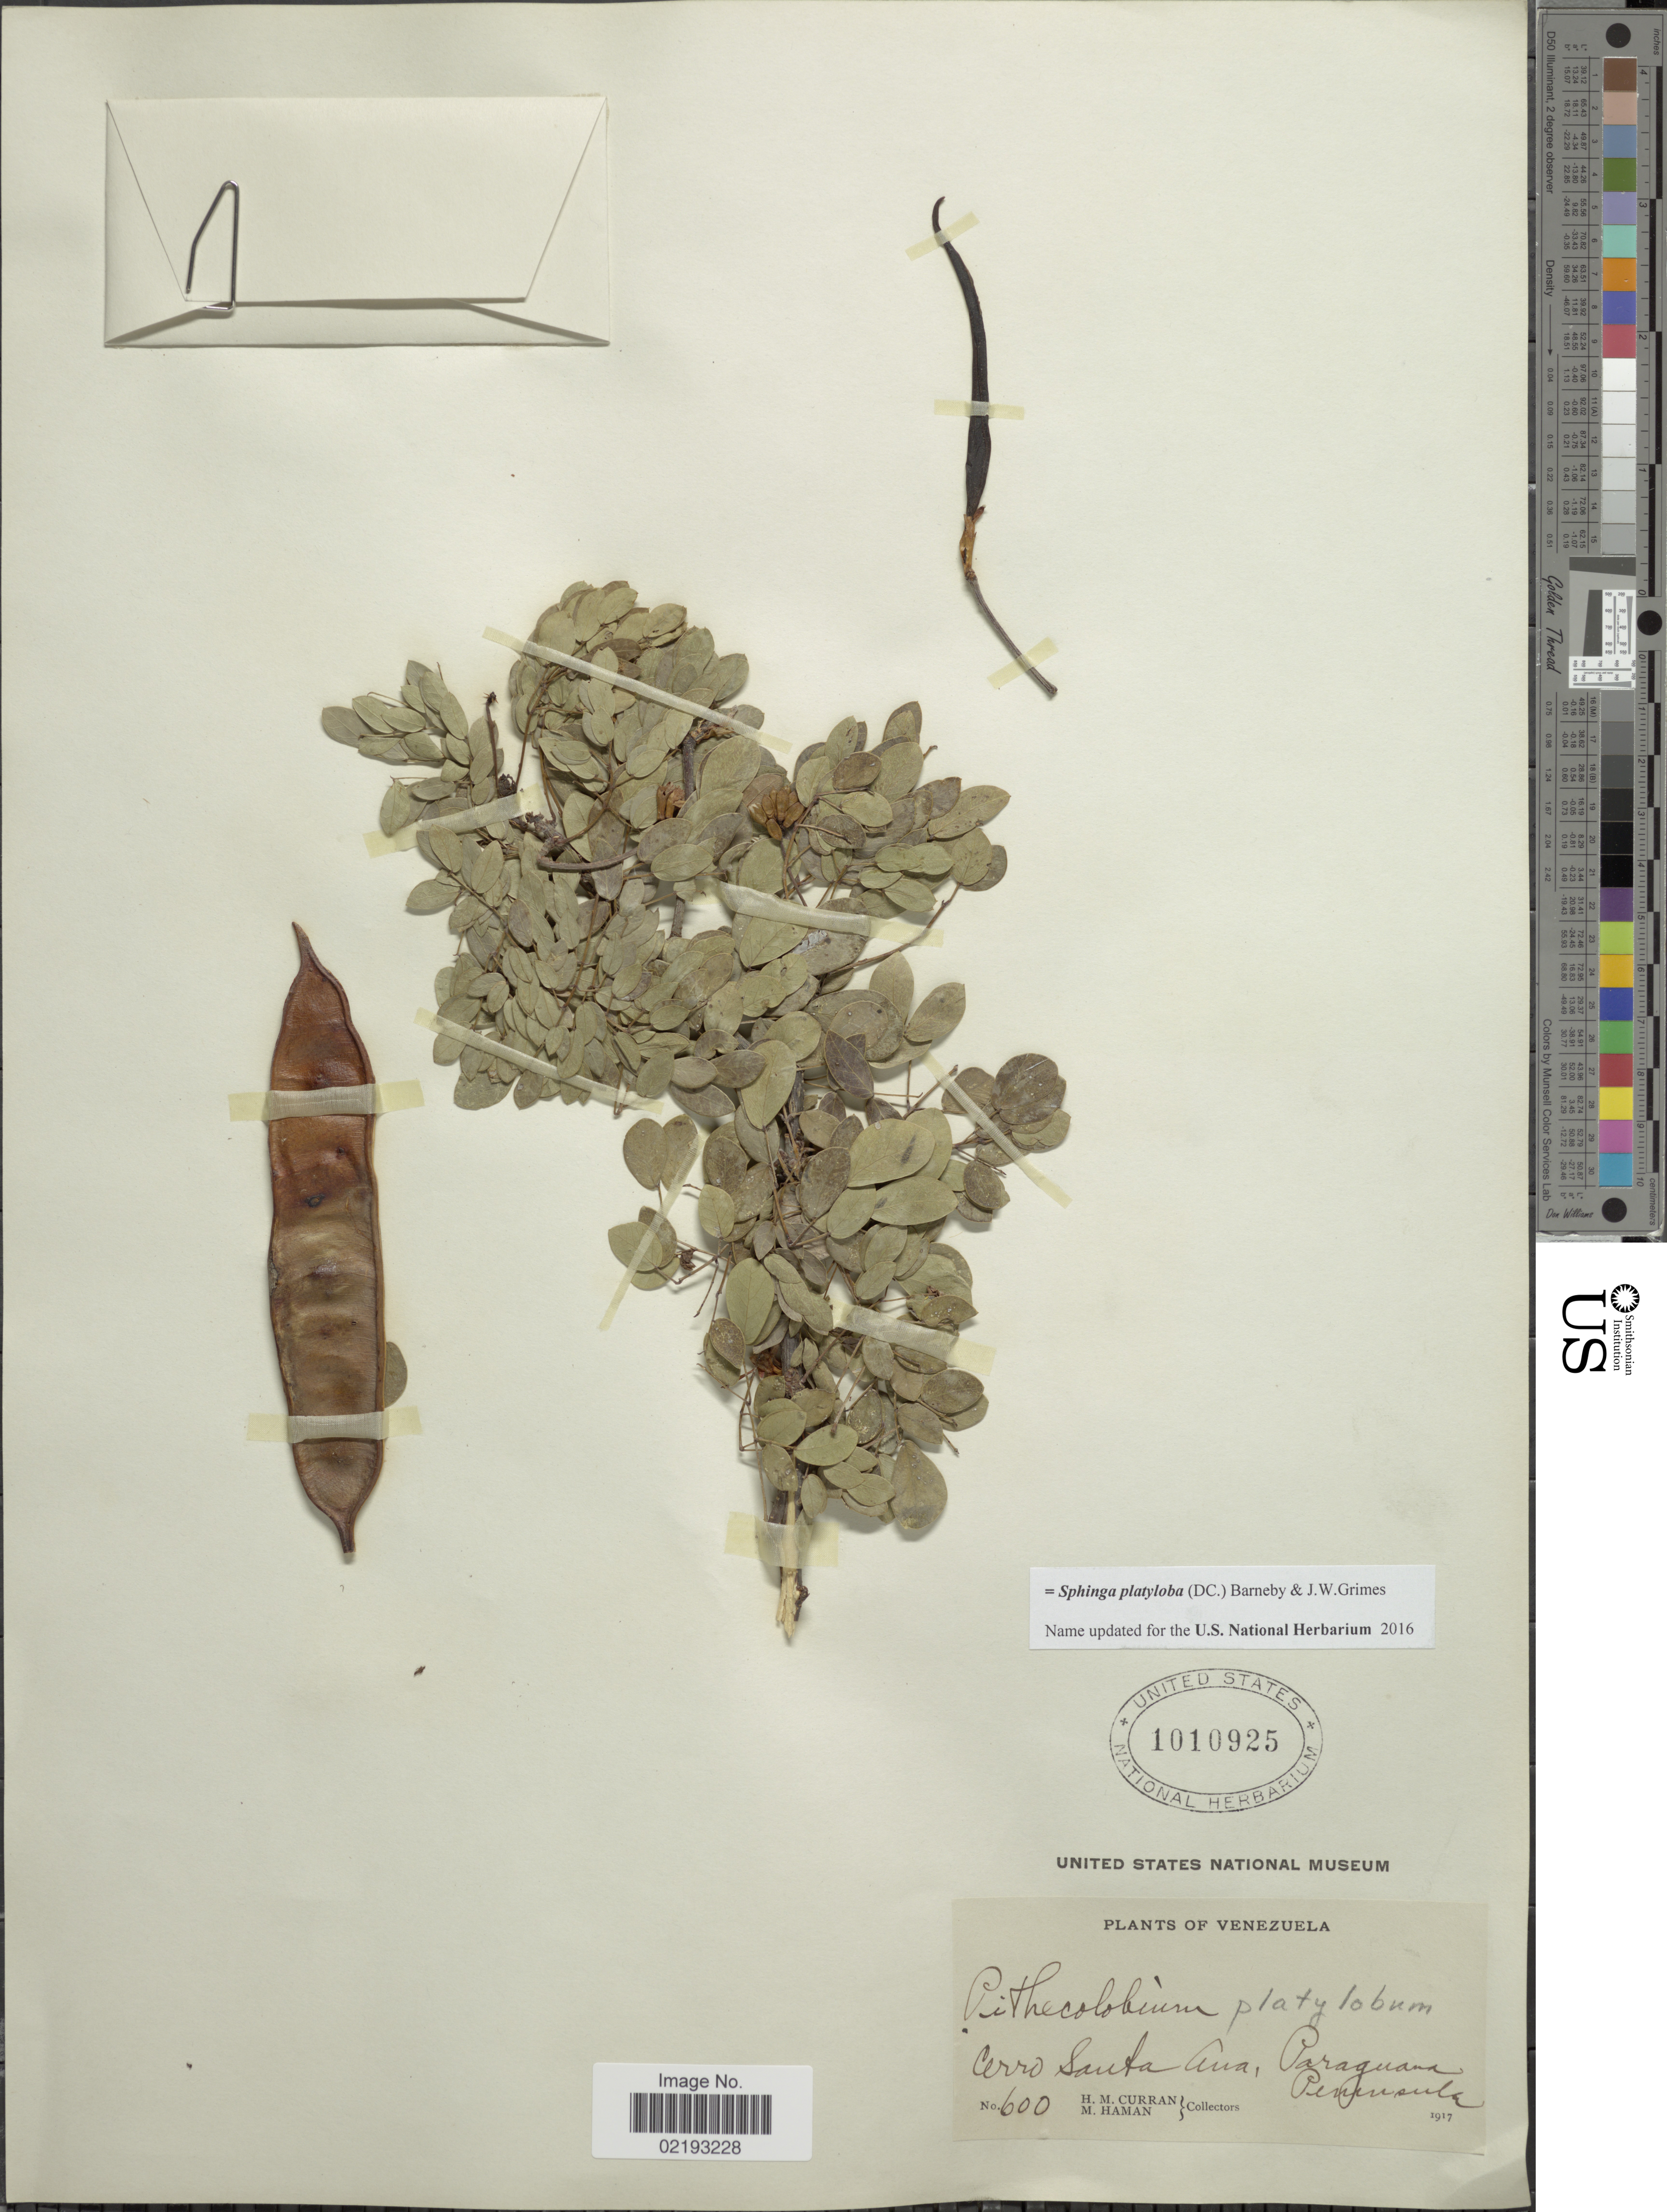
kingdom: Plantae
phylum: Tracheophyta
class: Magnoliopsida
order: Fabales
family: Fabaceae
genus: Sphinga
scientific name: Sphinga platyloba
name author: (DC.) Barneby & J.W. Grimes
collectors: H. M. Curran & M. Haman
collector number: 600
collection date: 1917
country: Venezuela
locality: Cerro Santa Ana, Paraguana, Peninsula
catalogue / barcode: US 1010925